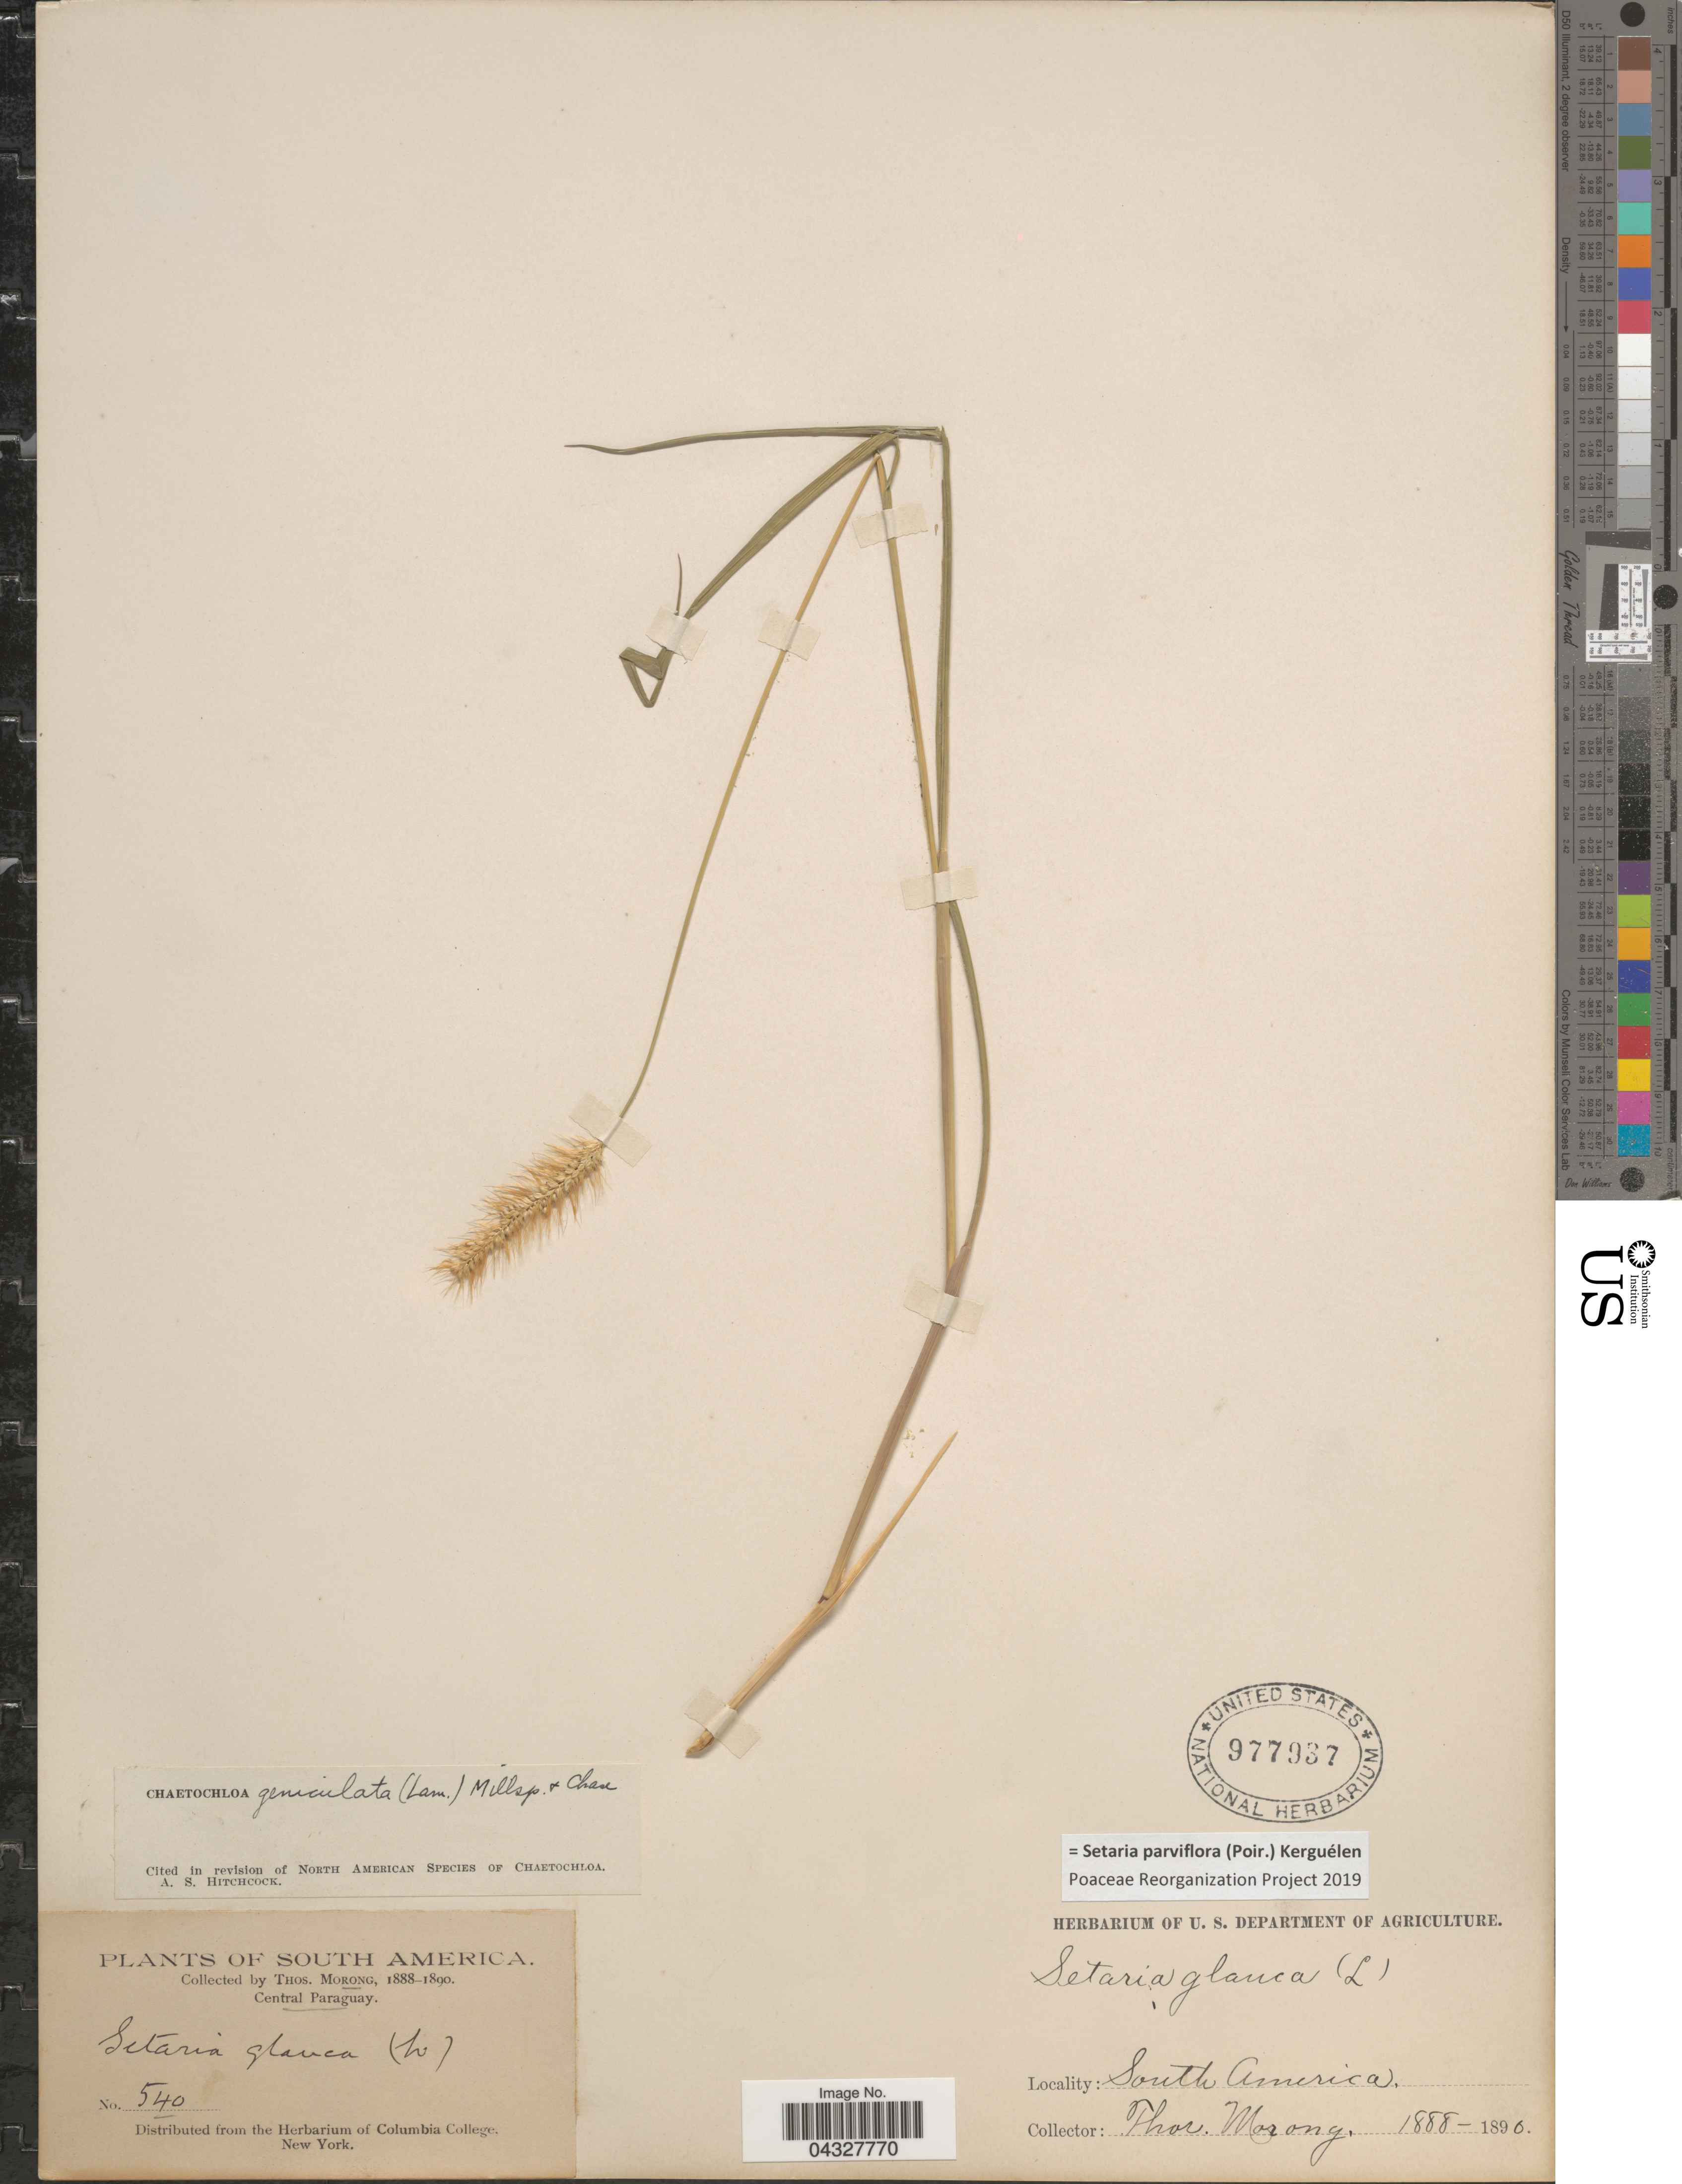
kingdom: Plantae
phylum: Tracheophyta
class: Liliopsida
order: Poales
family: Poaceae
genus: Setaria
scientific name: Setaria parviflora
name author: (Poir.) Kerguélen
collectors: ex herb. T. Morong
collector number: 540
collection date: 1888/1890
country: Paraguay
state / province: Central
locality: Central Paraguay.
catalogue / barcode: US 977937